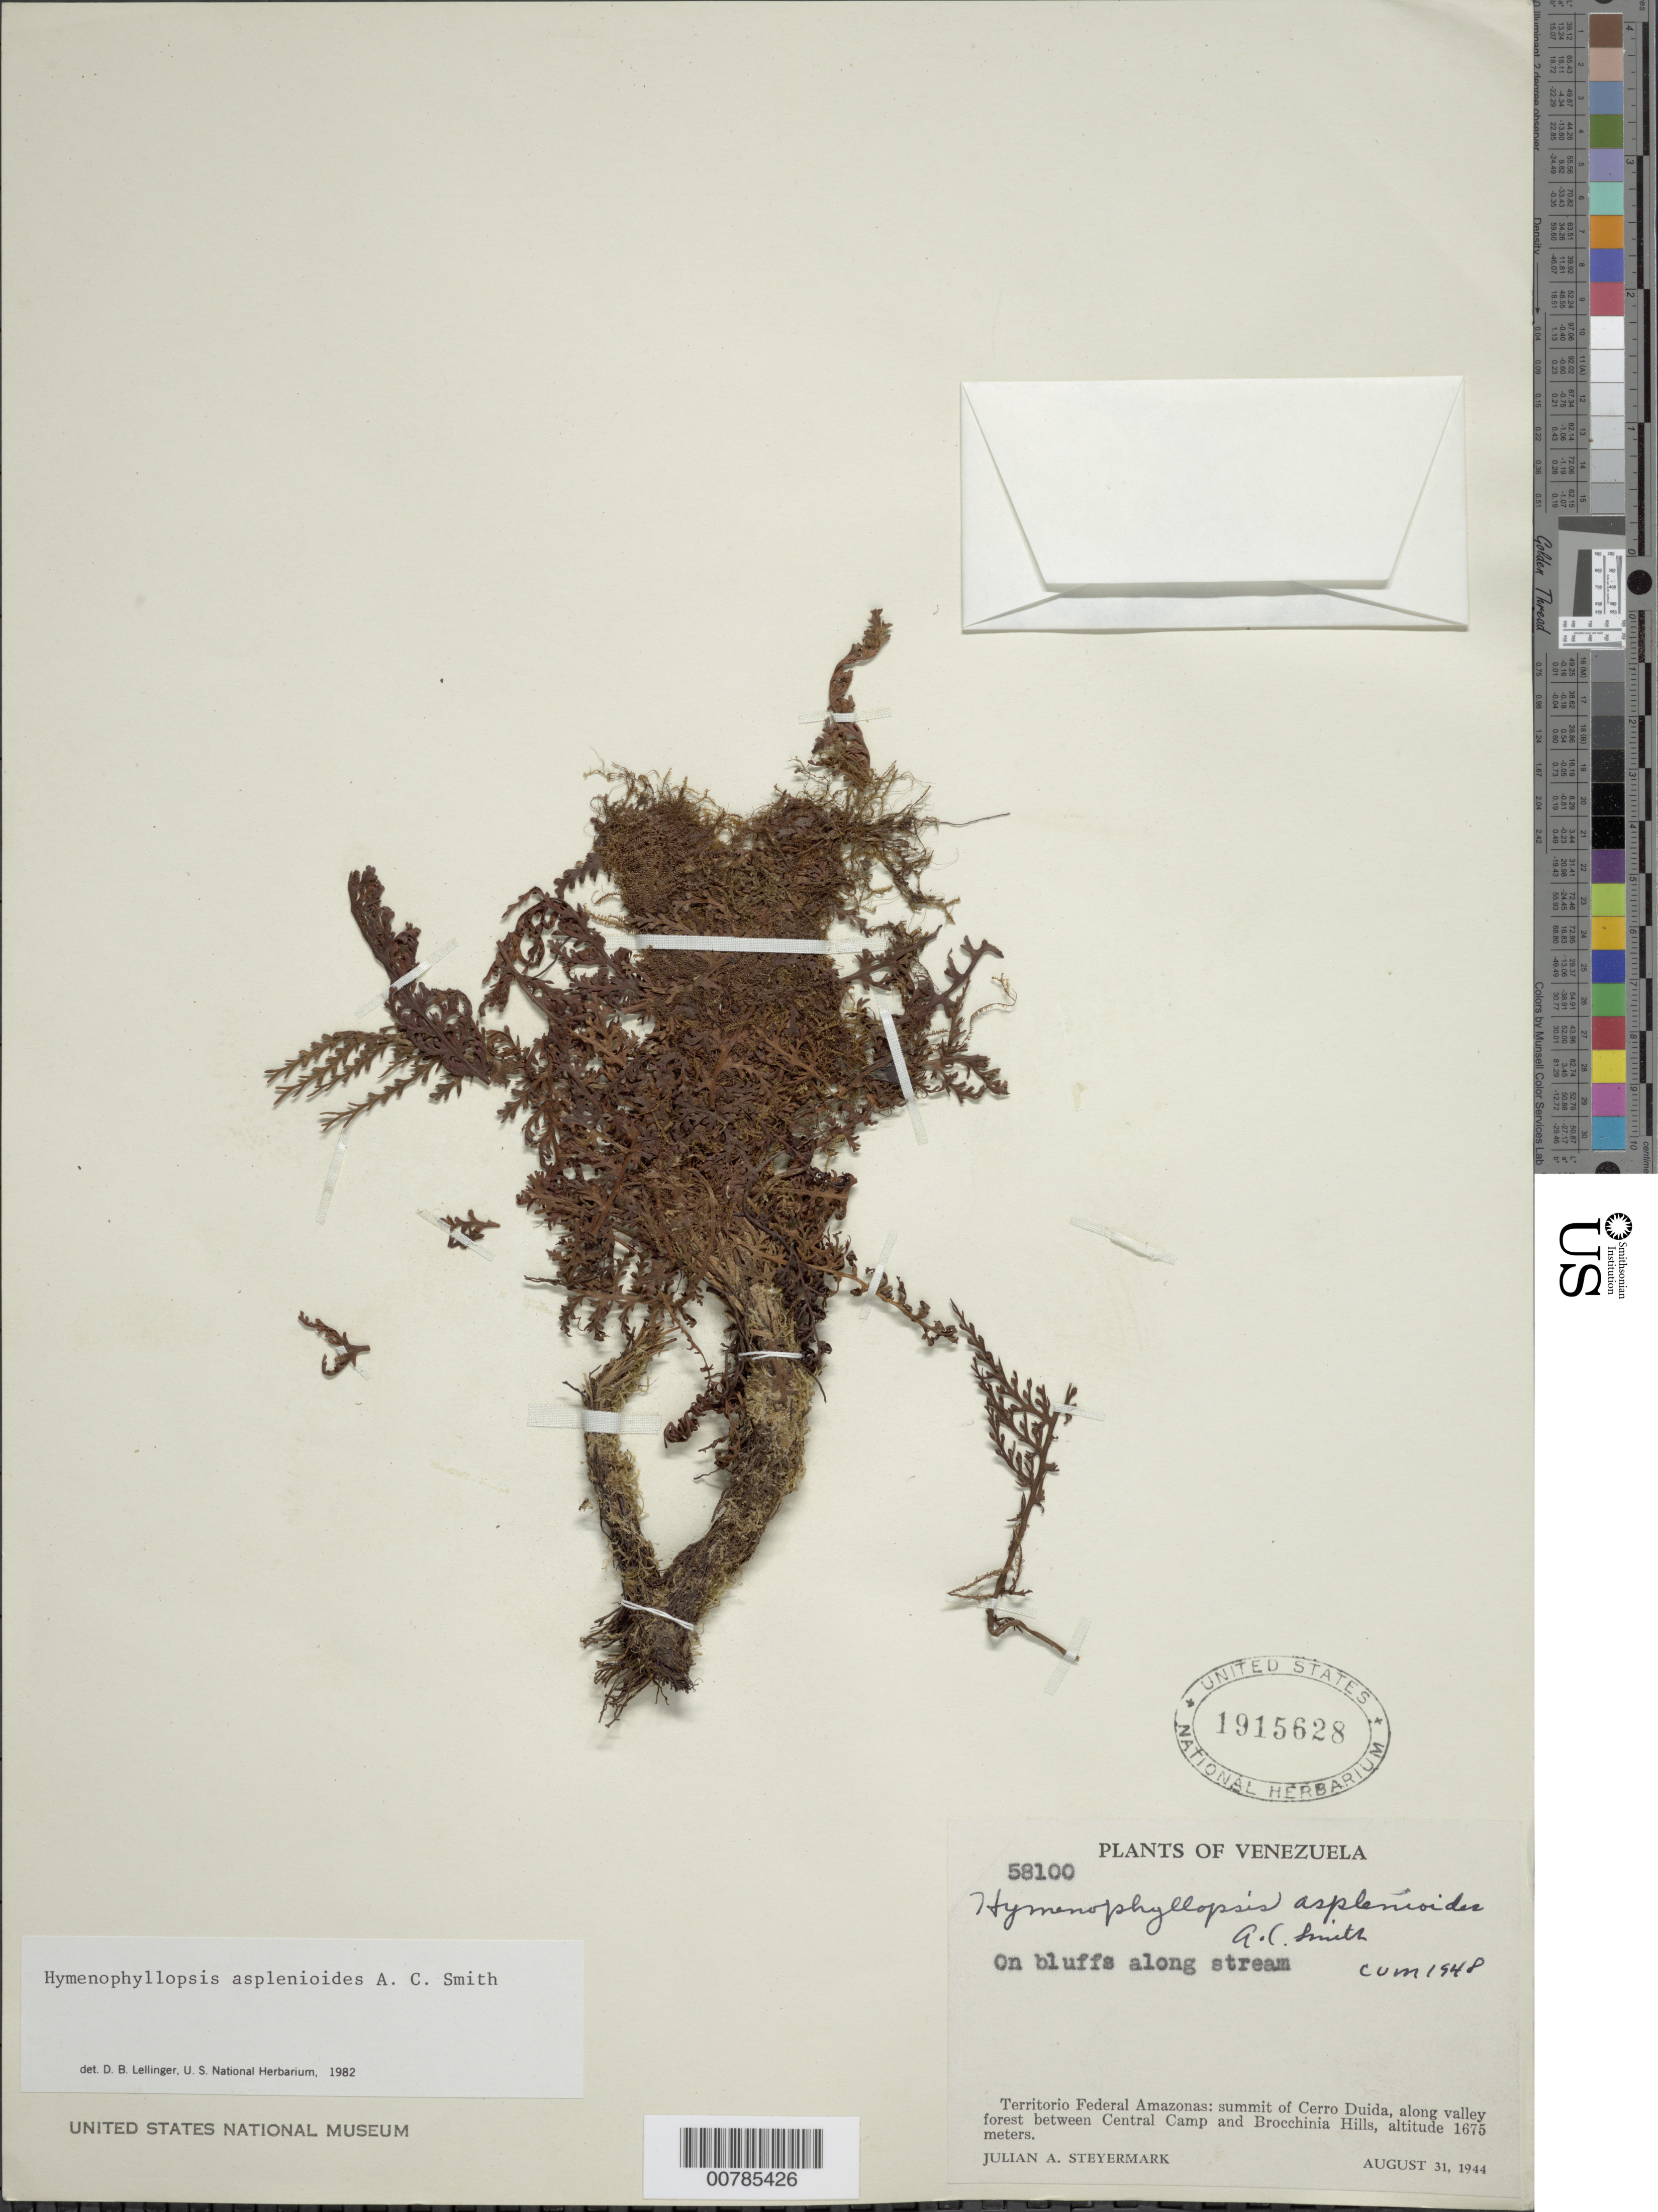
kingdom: Plantae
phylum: Tracheophyta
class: Polypodiopsida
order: Cyatheales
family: Cyatheaceae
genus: Cyathea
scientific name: Cyathea asplenioides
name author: (A.C. Sm.) Christenh.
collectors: J. Steyermark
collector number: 58100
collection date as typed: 31-Aug-44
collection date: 1944-08-31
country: Venezuela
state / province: Amazonas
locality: Cerro Duida, summit; between Central Camp and Brocchinia Hills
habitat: Valley forest; on bluffs along stream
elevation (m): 1675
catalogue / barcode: US 1915628